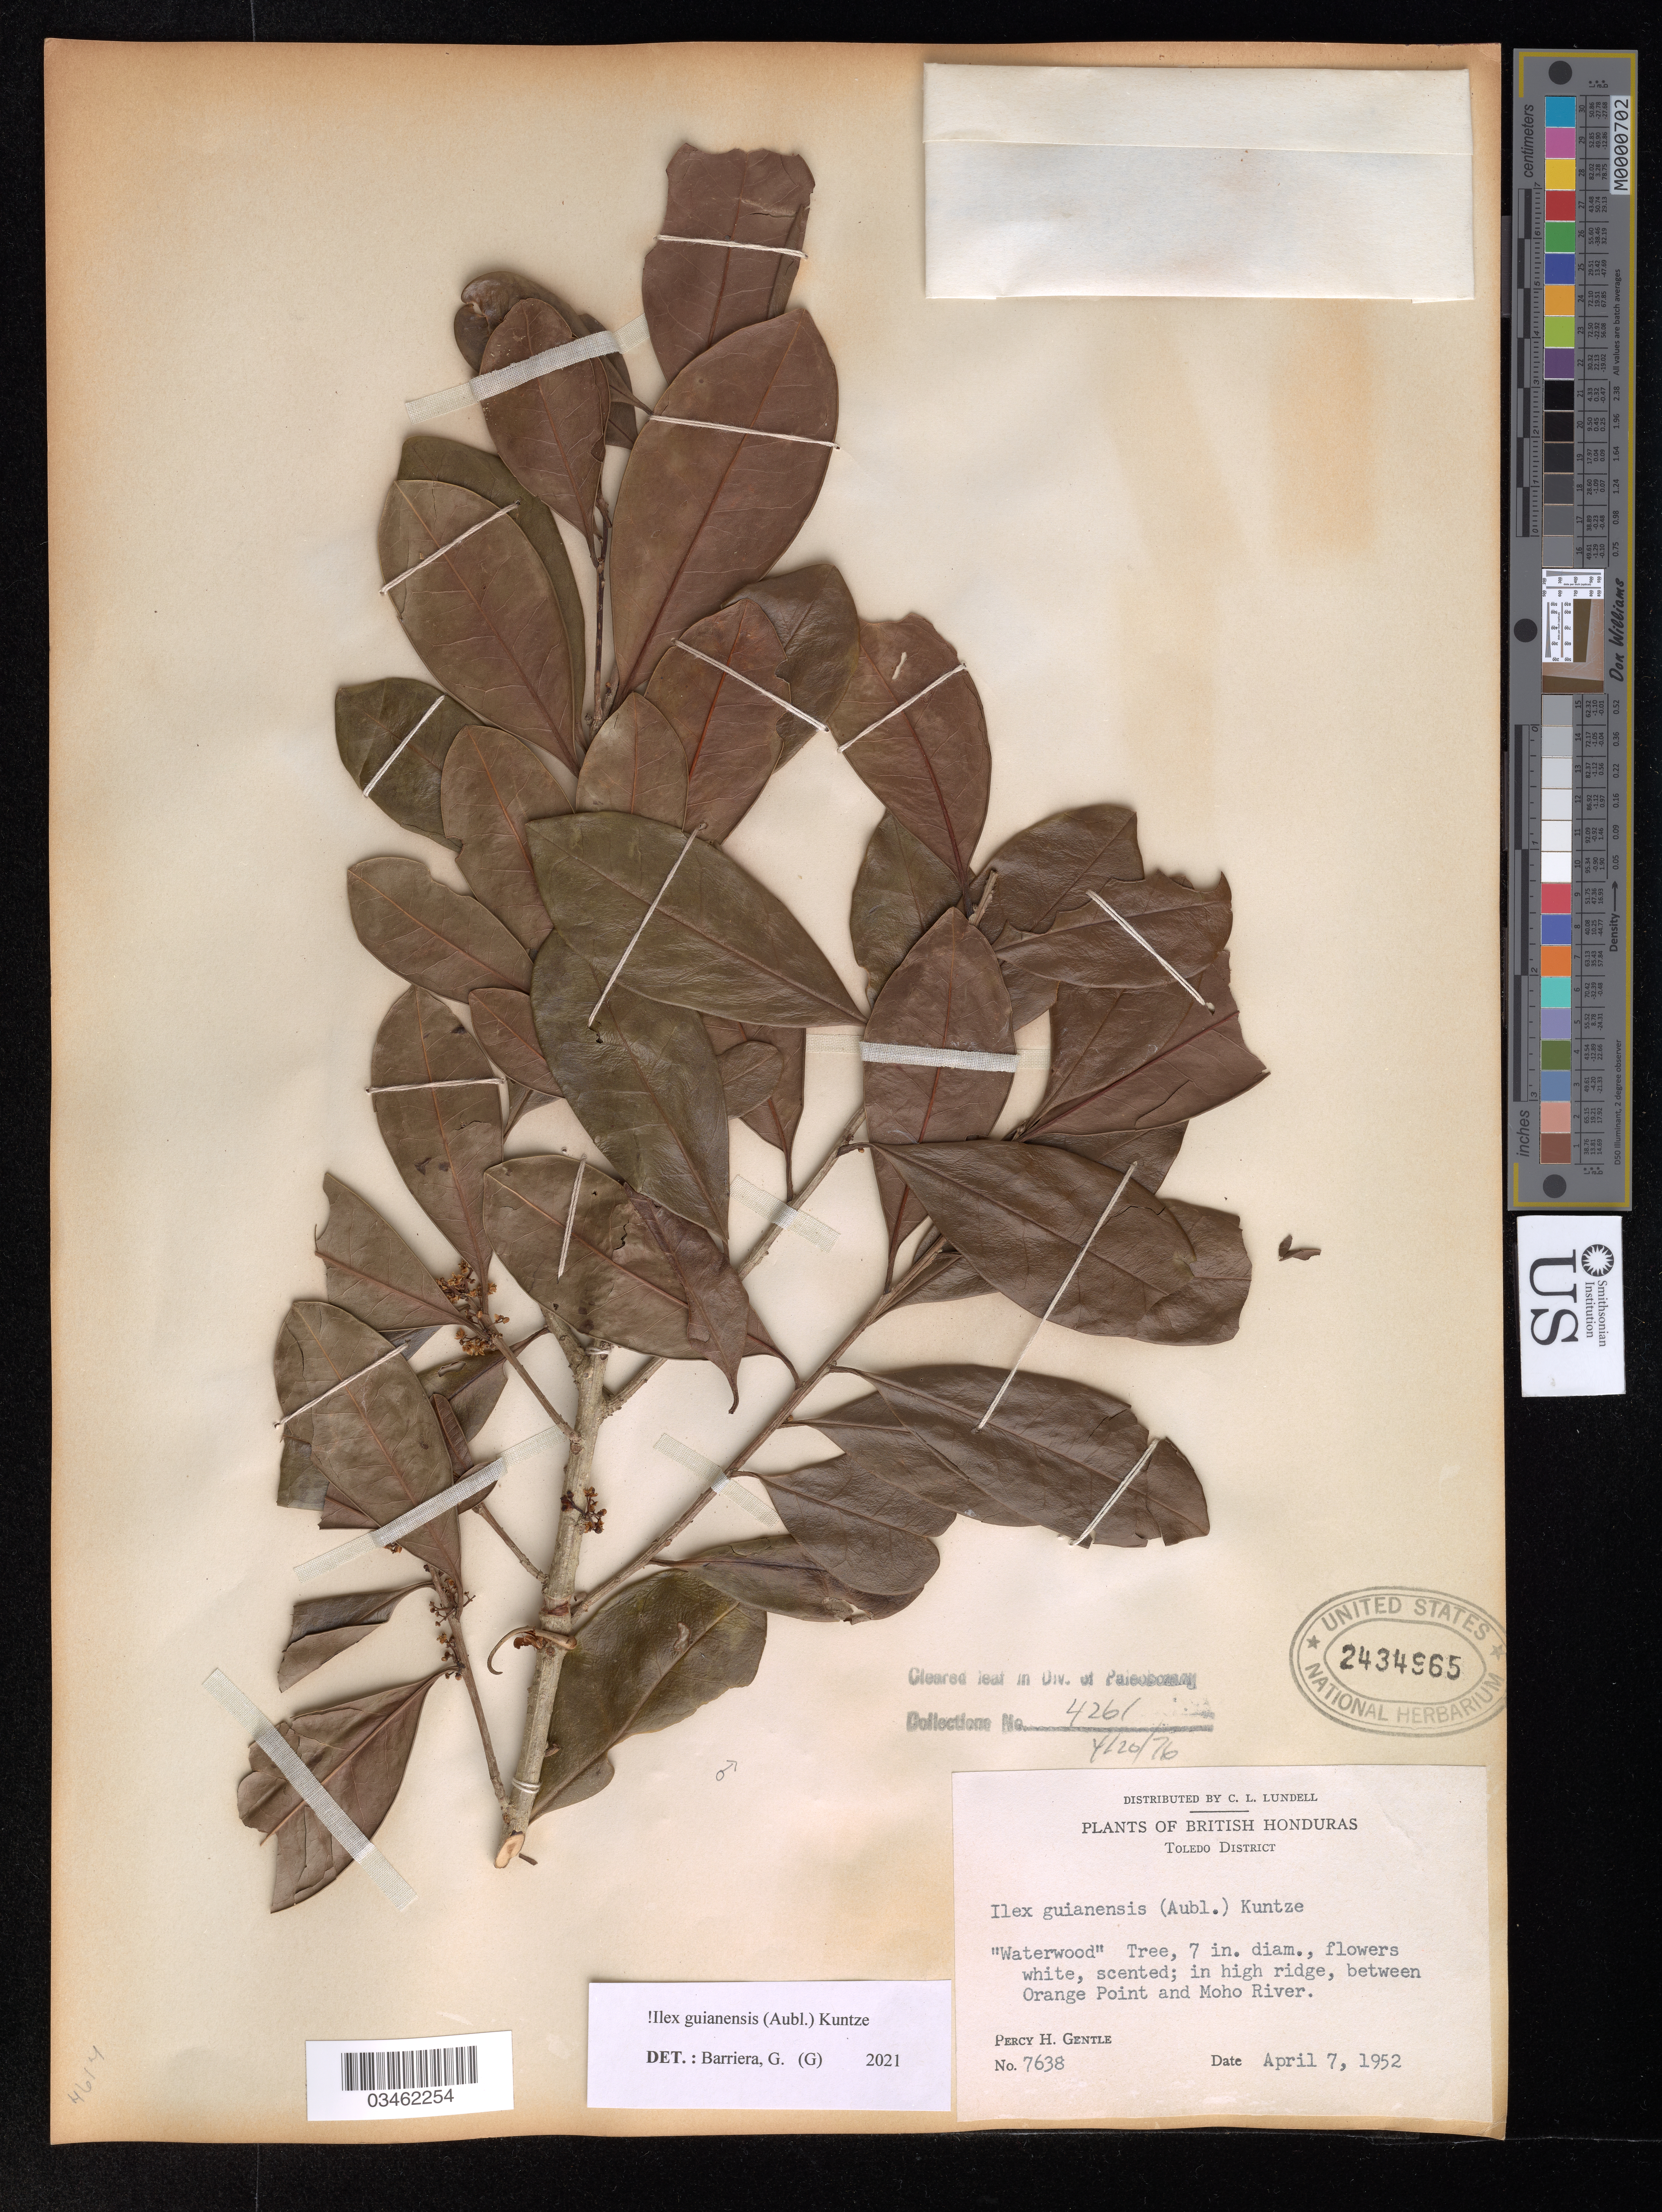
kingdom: Plantae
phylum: Tracheophyta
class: Magnoliopsida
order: Aquifoliales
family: Aquifoliaceae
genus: Ilex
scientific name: Ilex guianensis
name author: (Aubl.) Kuntze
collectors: P. H. Gentle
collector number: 7638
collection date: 1952-04-07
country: Belize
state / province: Toledo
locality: British Honduras. Between Orange Point and Moho River.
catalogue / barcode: US 2434965